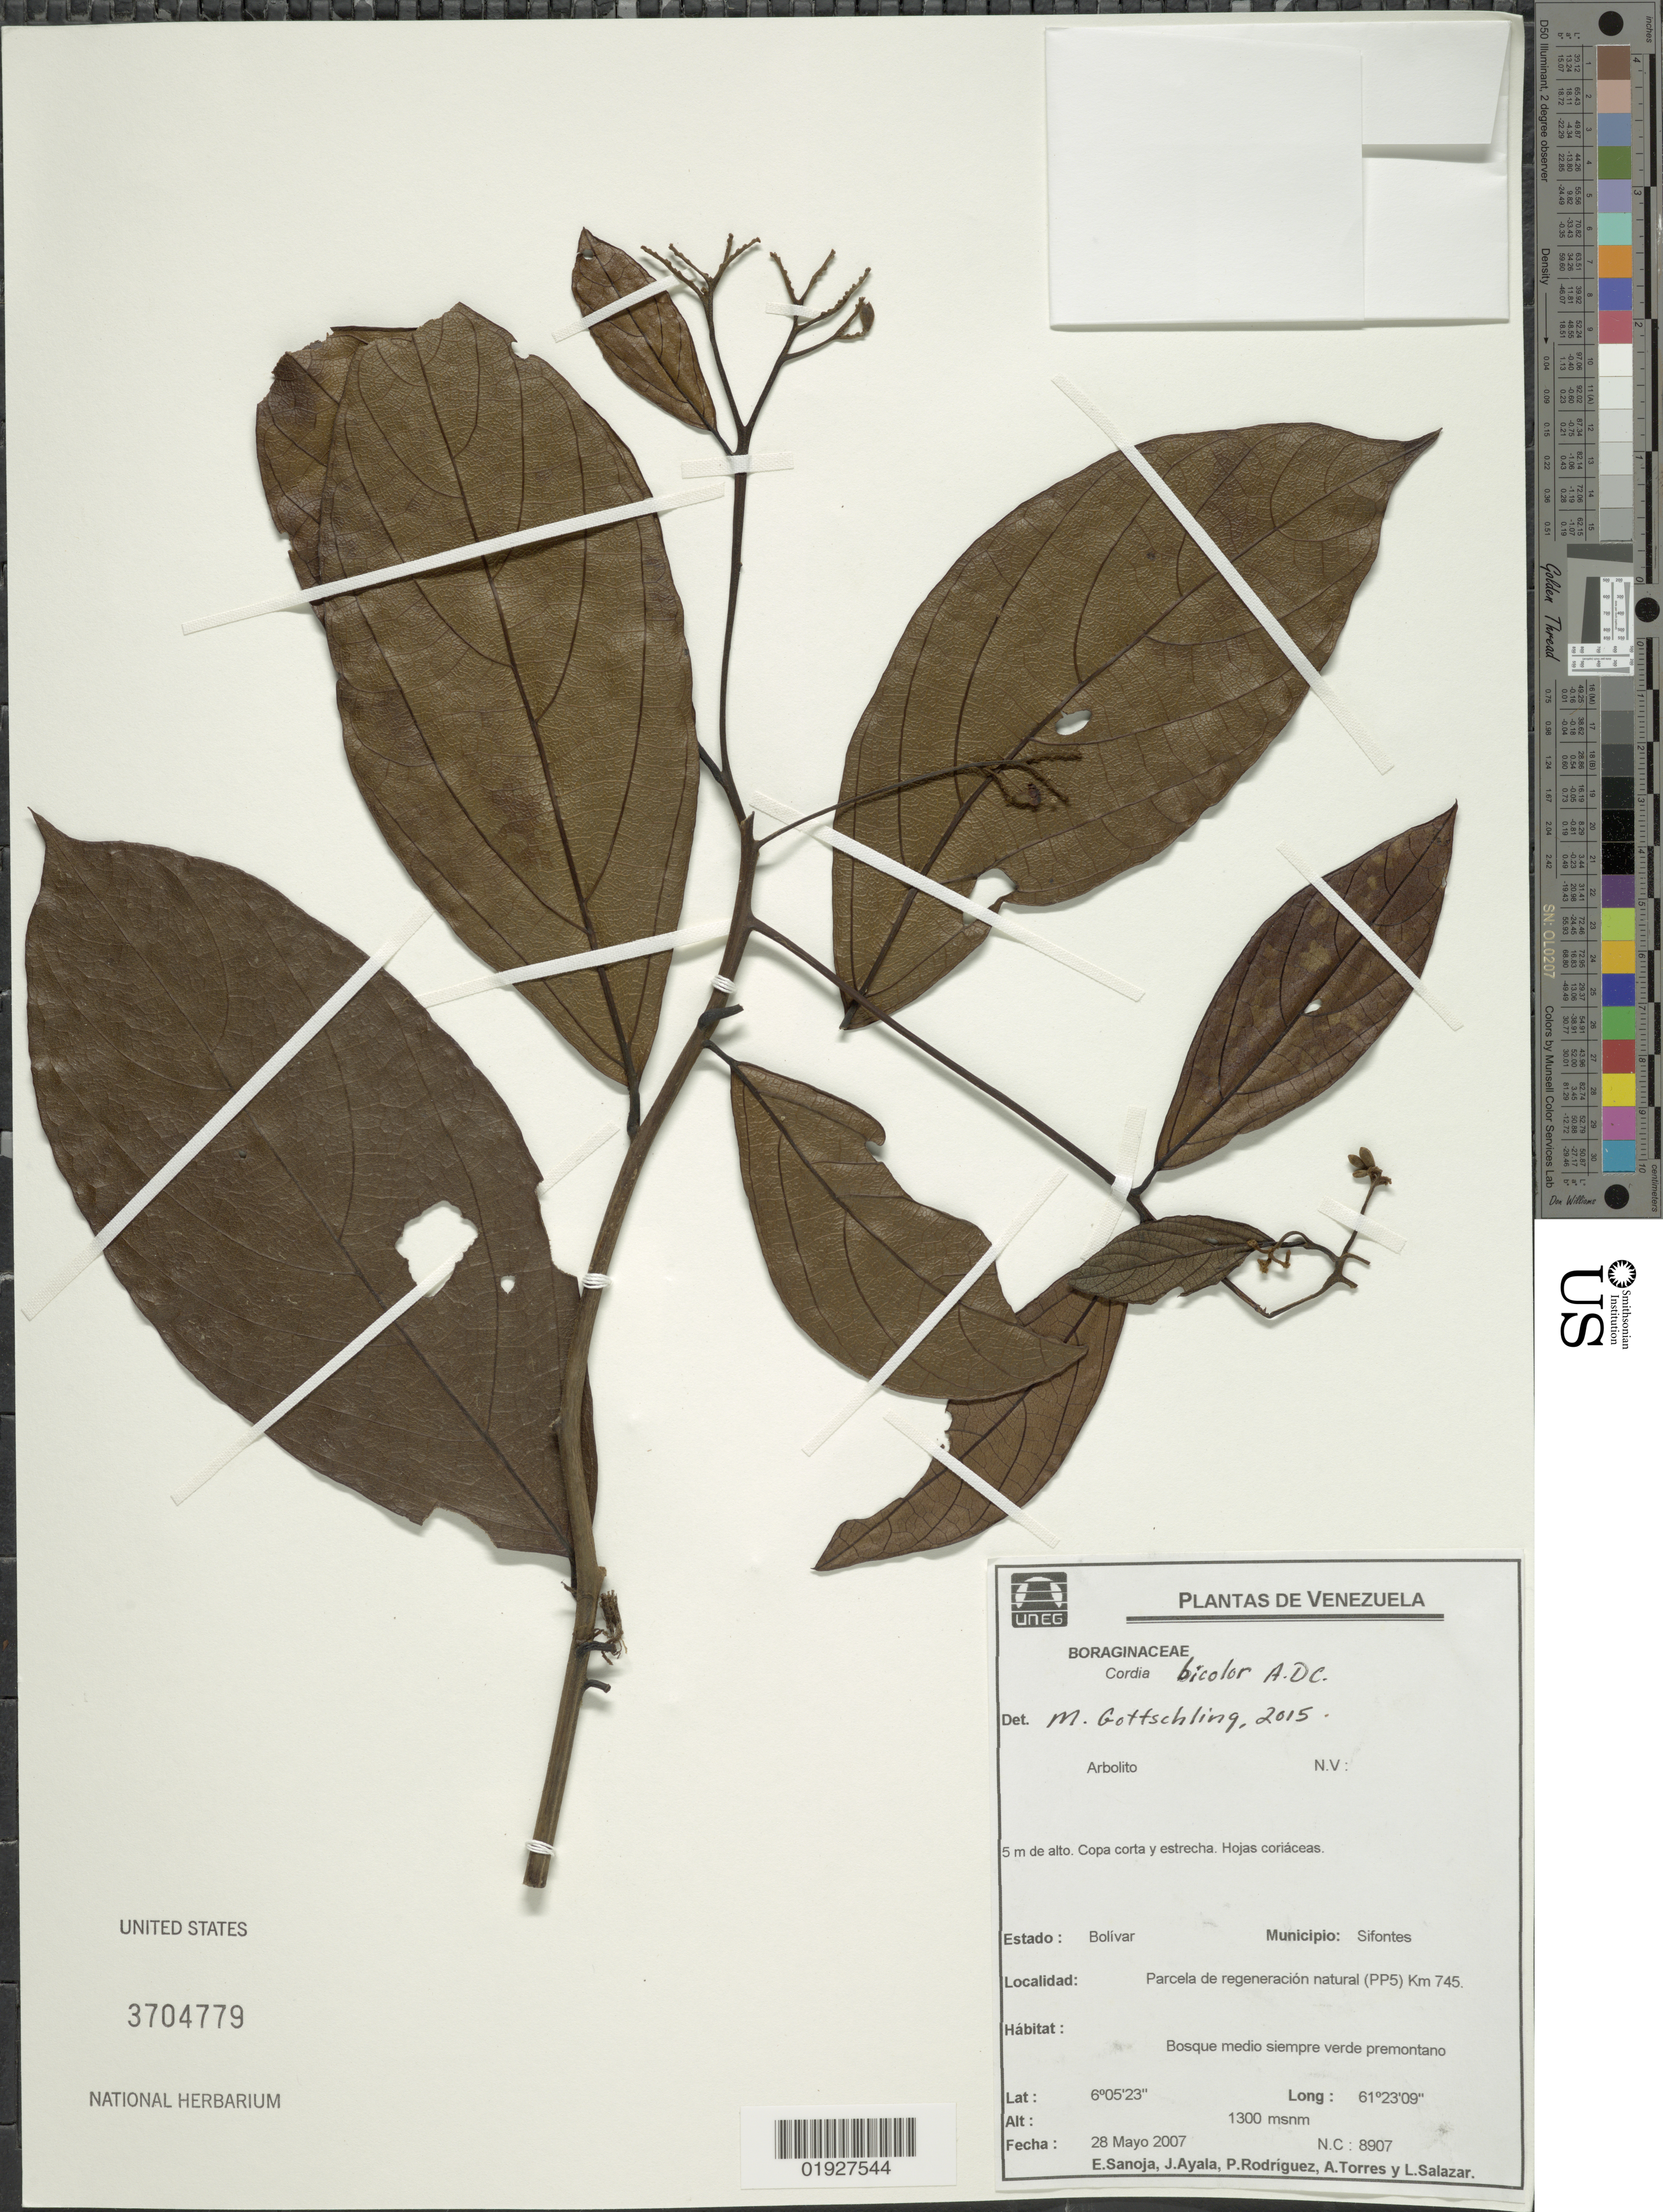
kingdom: Plantae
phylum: Tracheophyta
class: Magnoliopsida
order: Boraginales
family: Cordiaceae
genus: Cordia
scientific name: Cordia bicolor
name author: A. DC.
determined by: Gottschling, Marc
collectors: E. Sanoja, J. Ayala, P. Rodriquez, A. Torres & L. Salazar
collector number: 8907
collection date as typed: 28 May 2007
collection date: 2007-05-28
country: Venezuela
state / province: Bolivar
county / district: Sifontes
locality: Parcela de regeneracion natural (PP5) Km 745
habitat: Bosque medio siempre verde premontano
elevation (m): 1300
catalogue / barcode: US 3704779